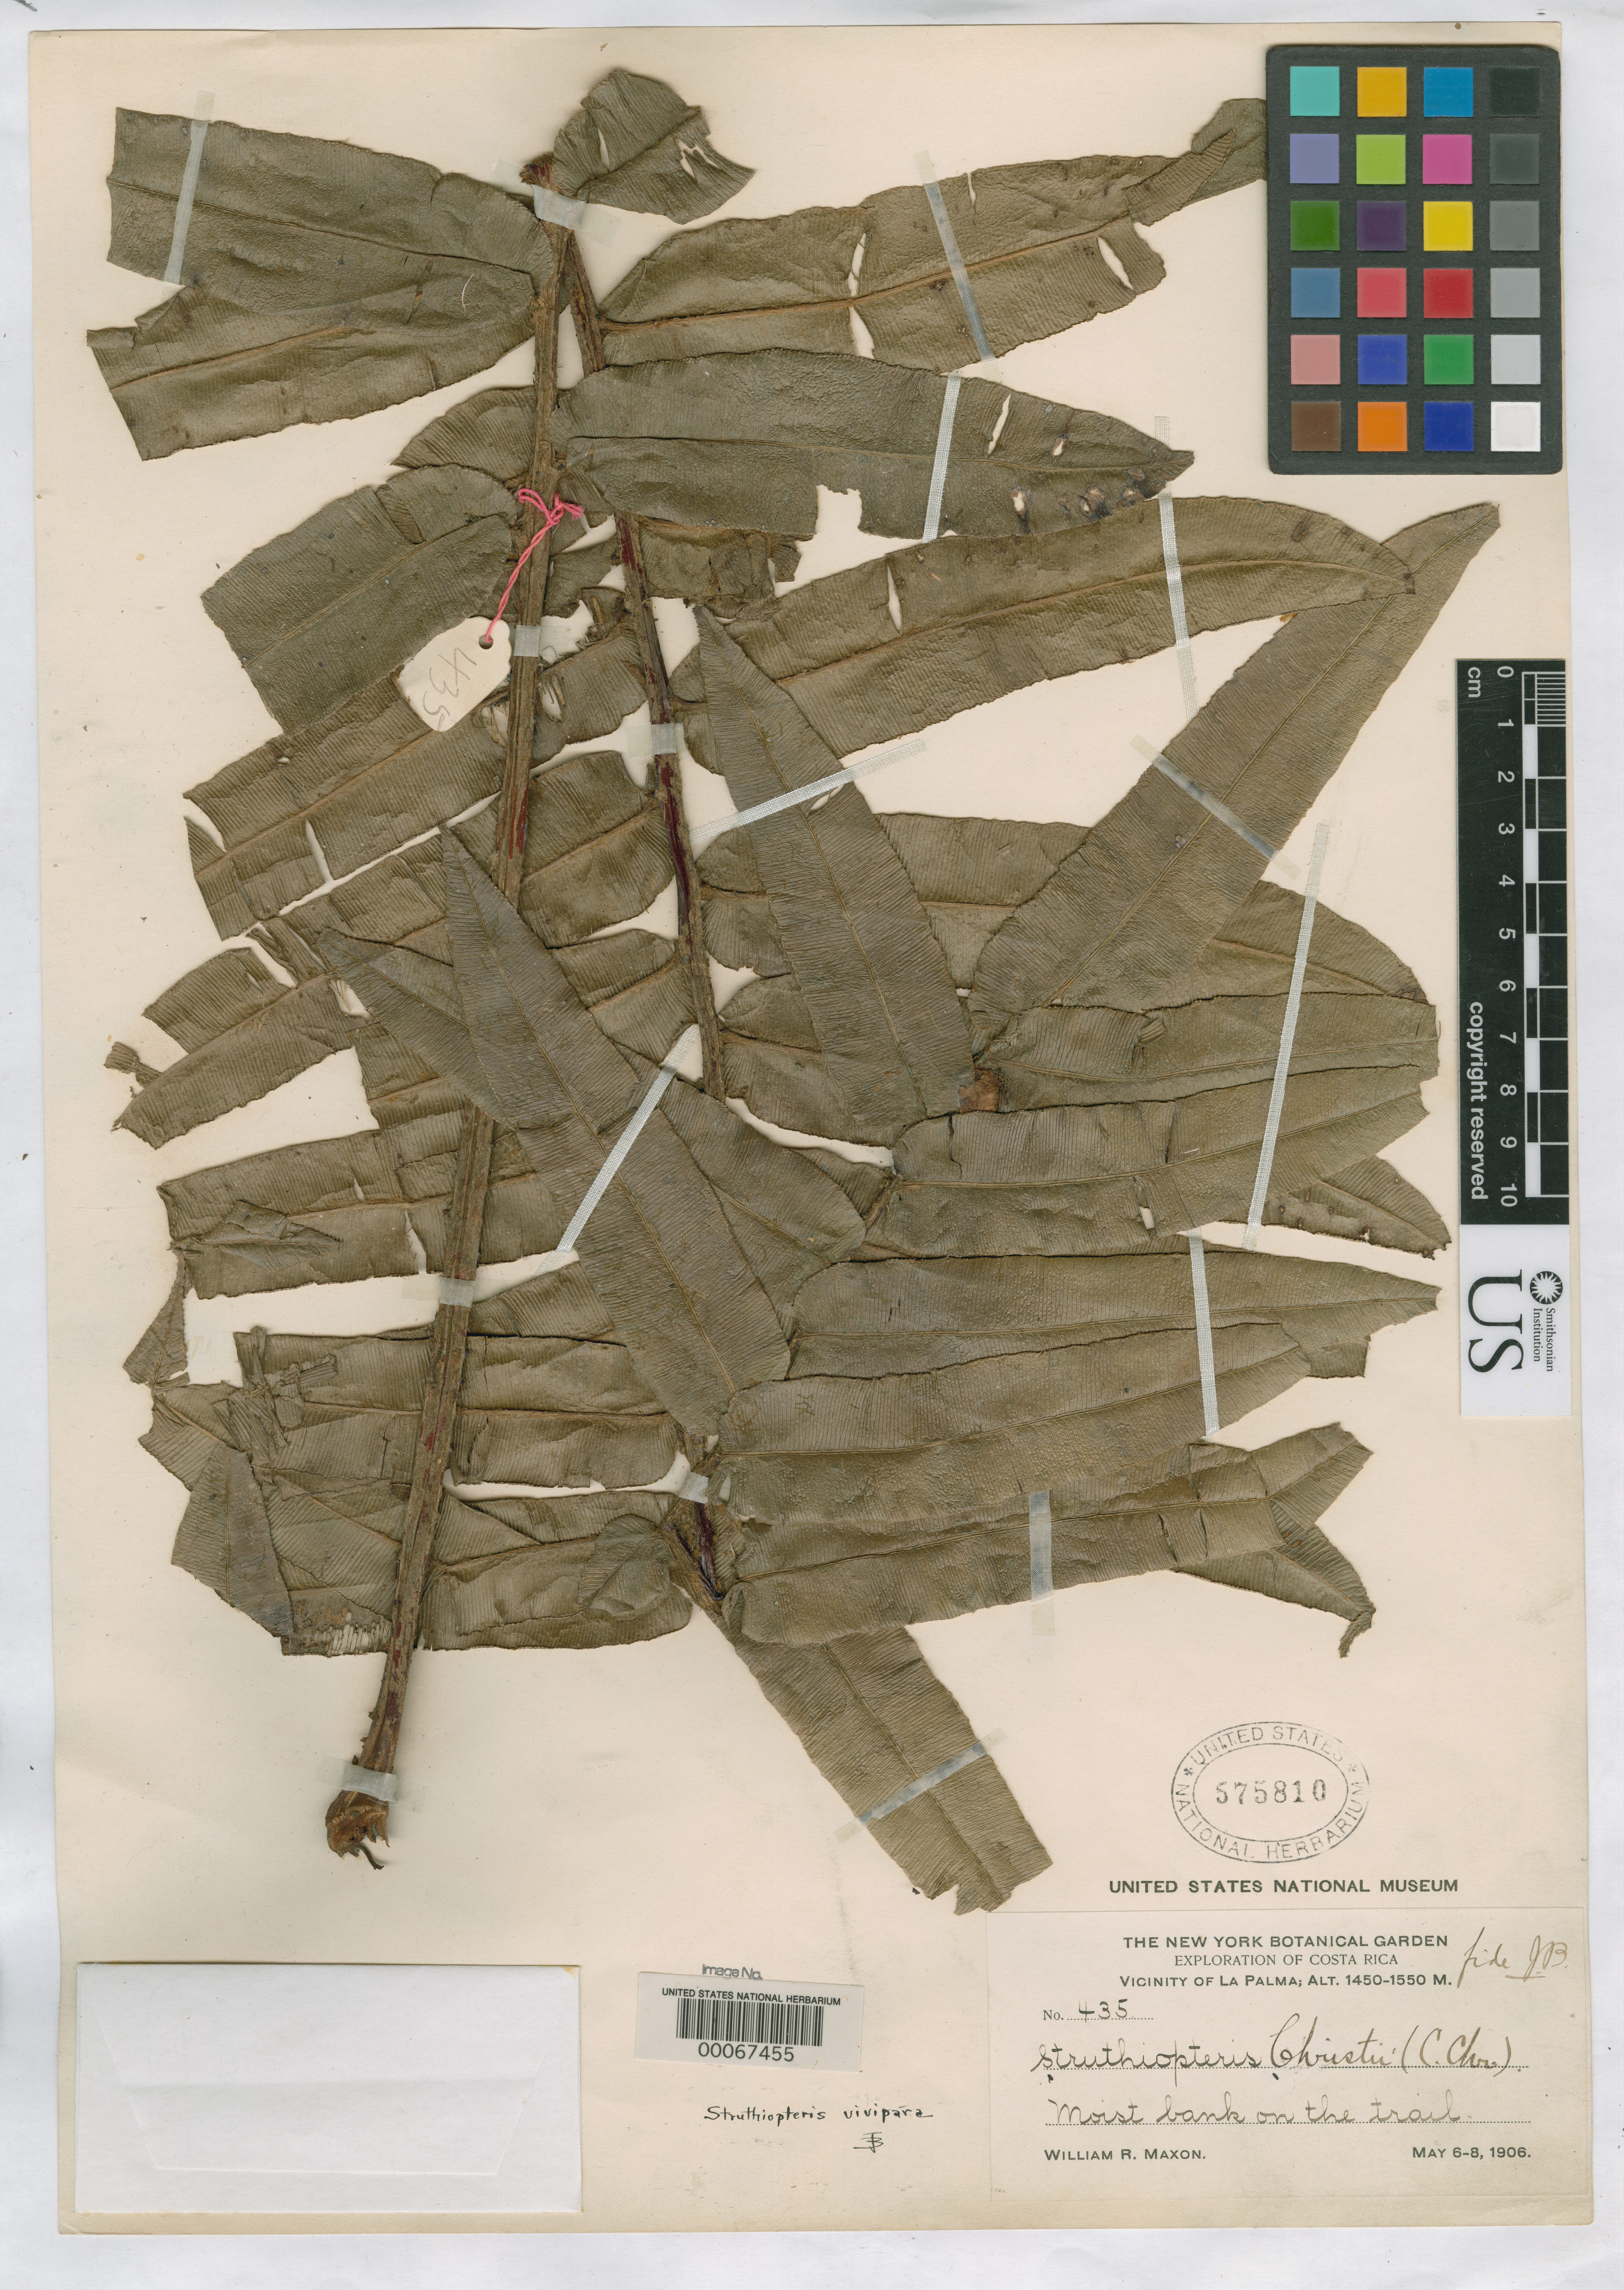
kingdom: Plantae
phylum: Tracheophyta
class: Polypodiopsida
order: Polypodiales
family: Blechnaceae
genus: Struthiopteris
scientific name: Struthiopteris vivipara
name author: Broadh.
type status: Holotype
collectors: W. R. Maxon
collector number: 435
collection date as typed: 06 May 1908 to 08 May 1908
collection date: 1908-05-06/1908-05-08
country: Costa Rica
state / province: San José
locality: Vicinity of La Palma.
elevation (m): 1450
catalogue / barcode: US 575810